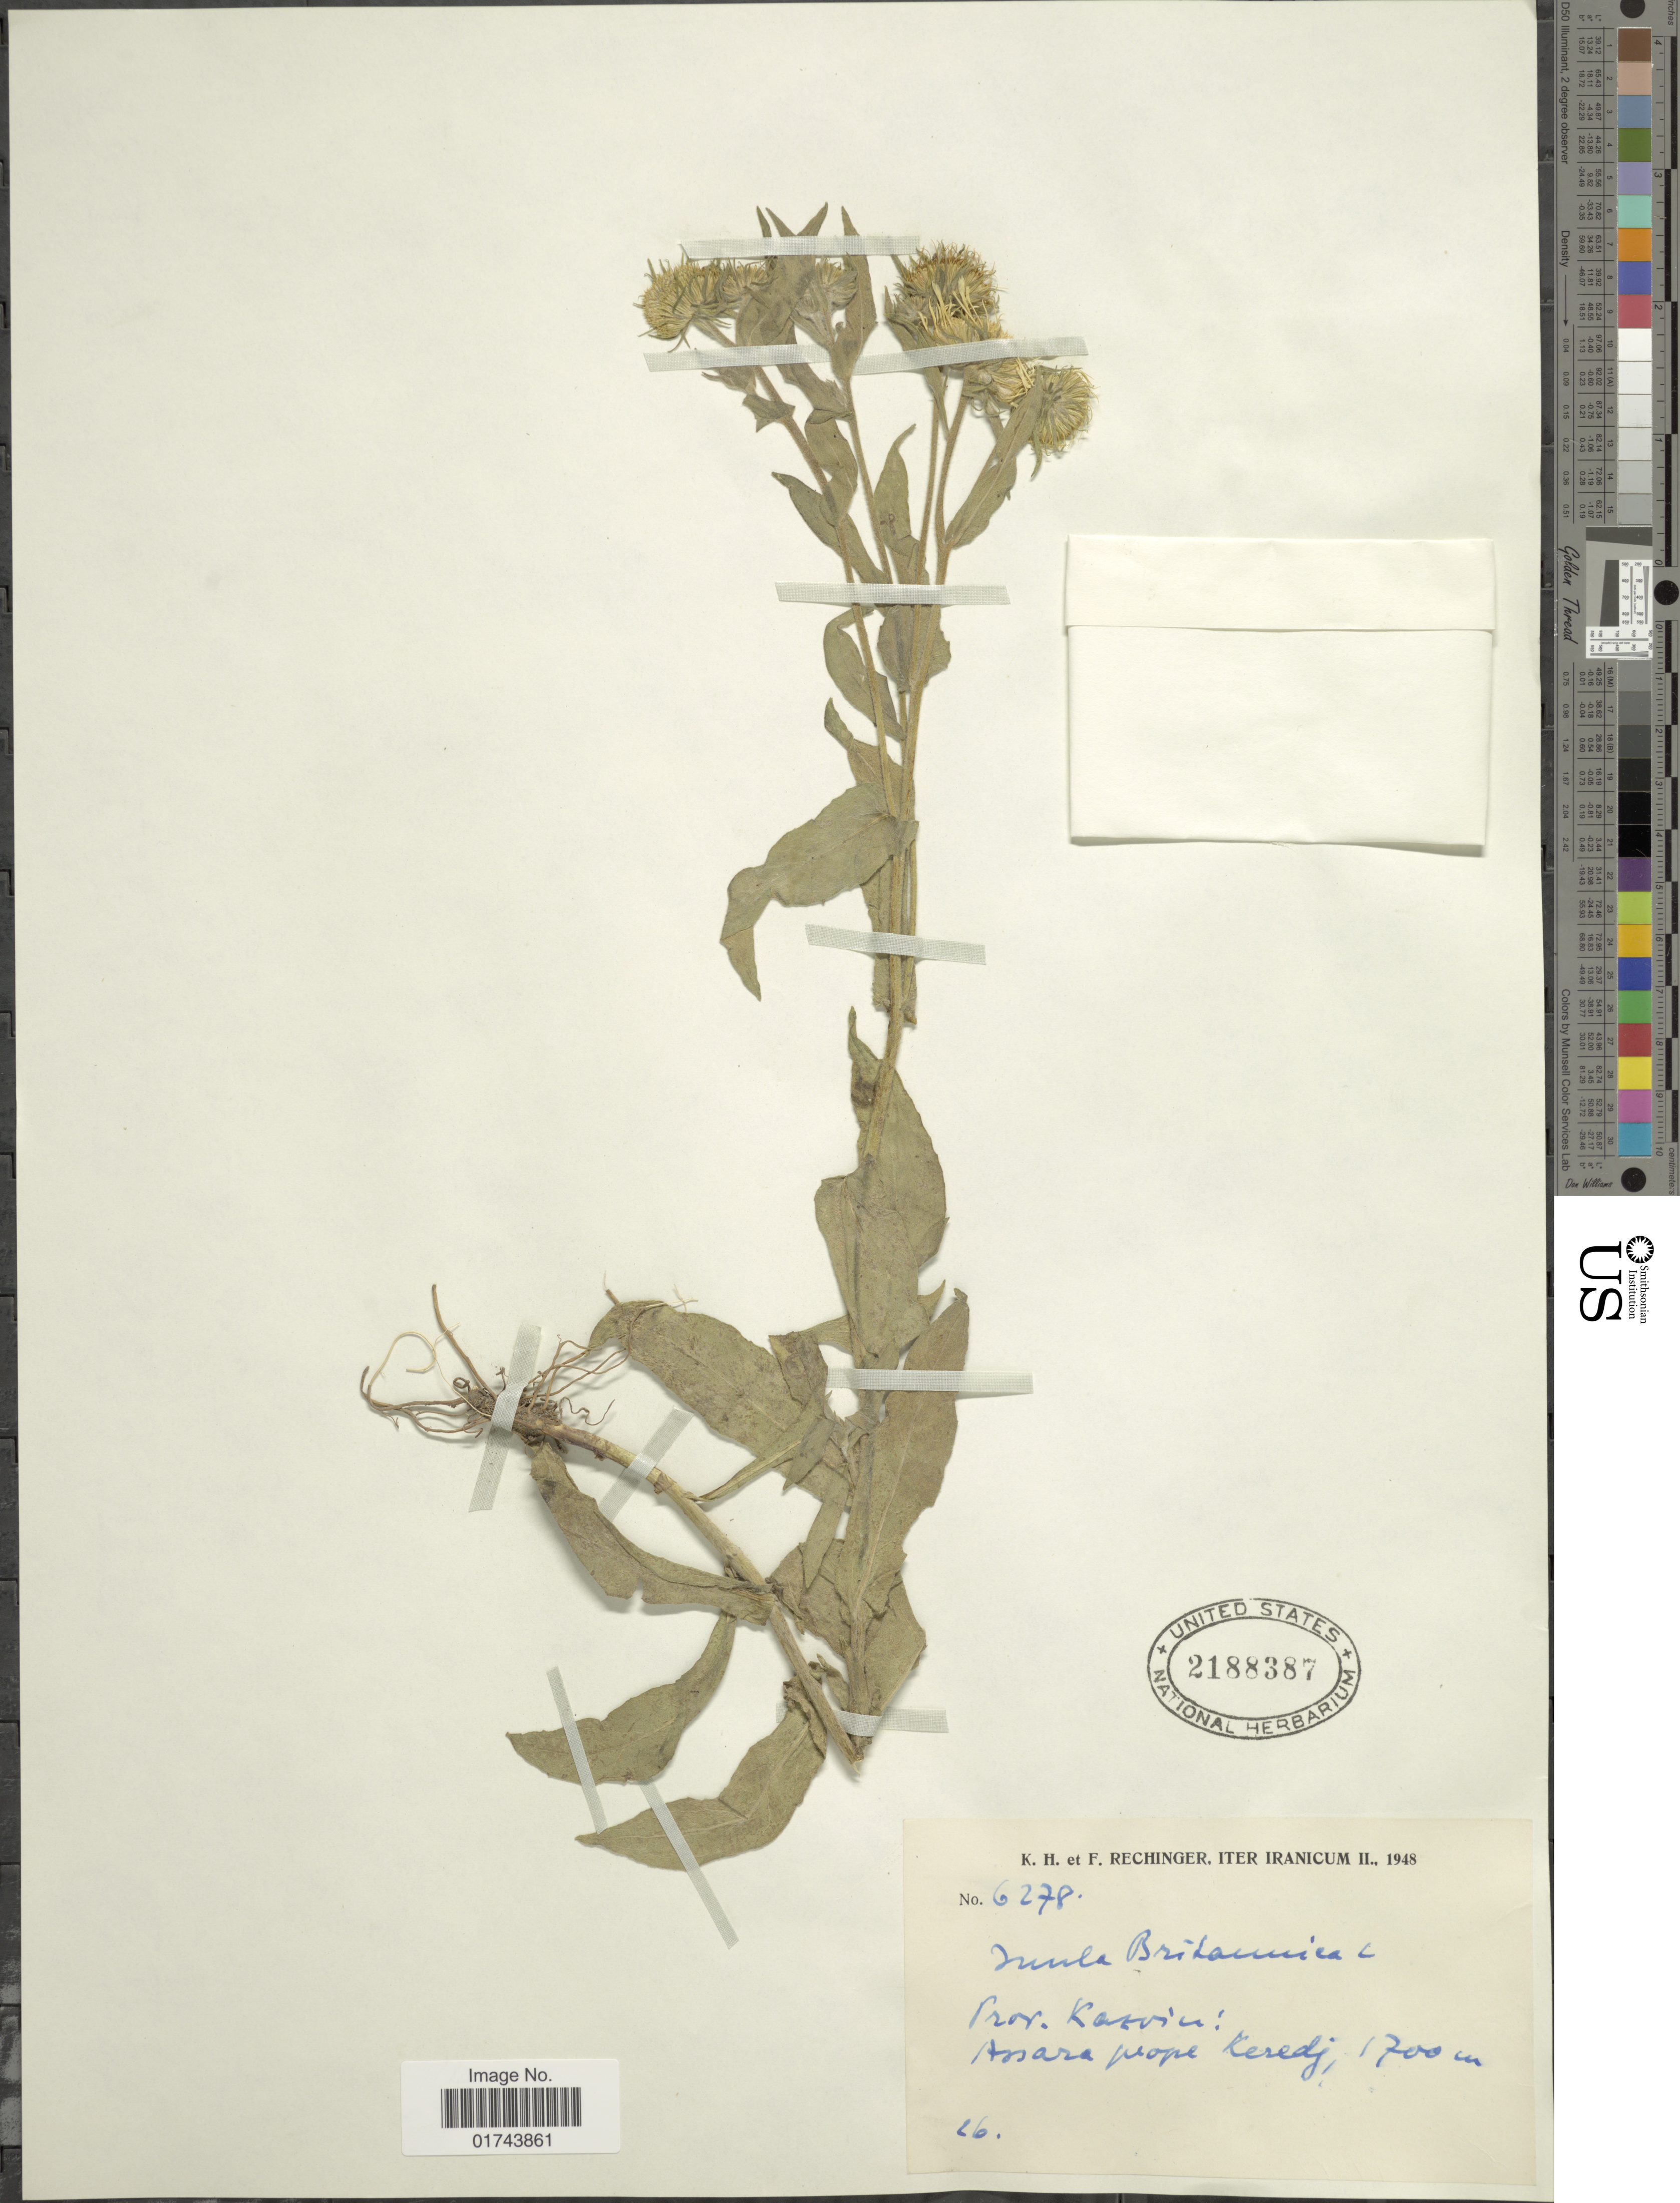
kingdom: Plantae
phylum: Tracheophyta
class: Magnoliopsida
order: Asterales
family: Asteraceae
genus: Inula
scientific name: Inula britannica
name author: L.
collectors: K. H. Rechinger & F. Rechinger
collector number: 6278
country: Iran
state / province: Qazvin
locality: Prov. Kasvic: Amara prope Keredj [interpreted]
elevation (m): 1700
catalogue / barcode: US 2188387